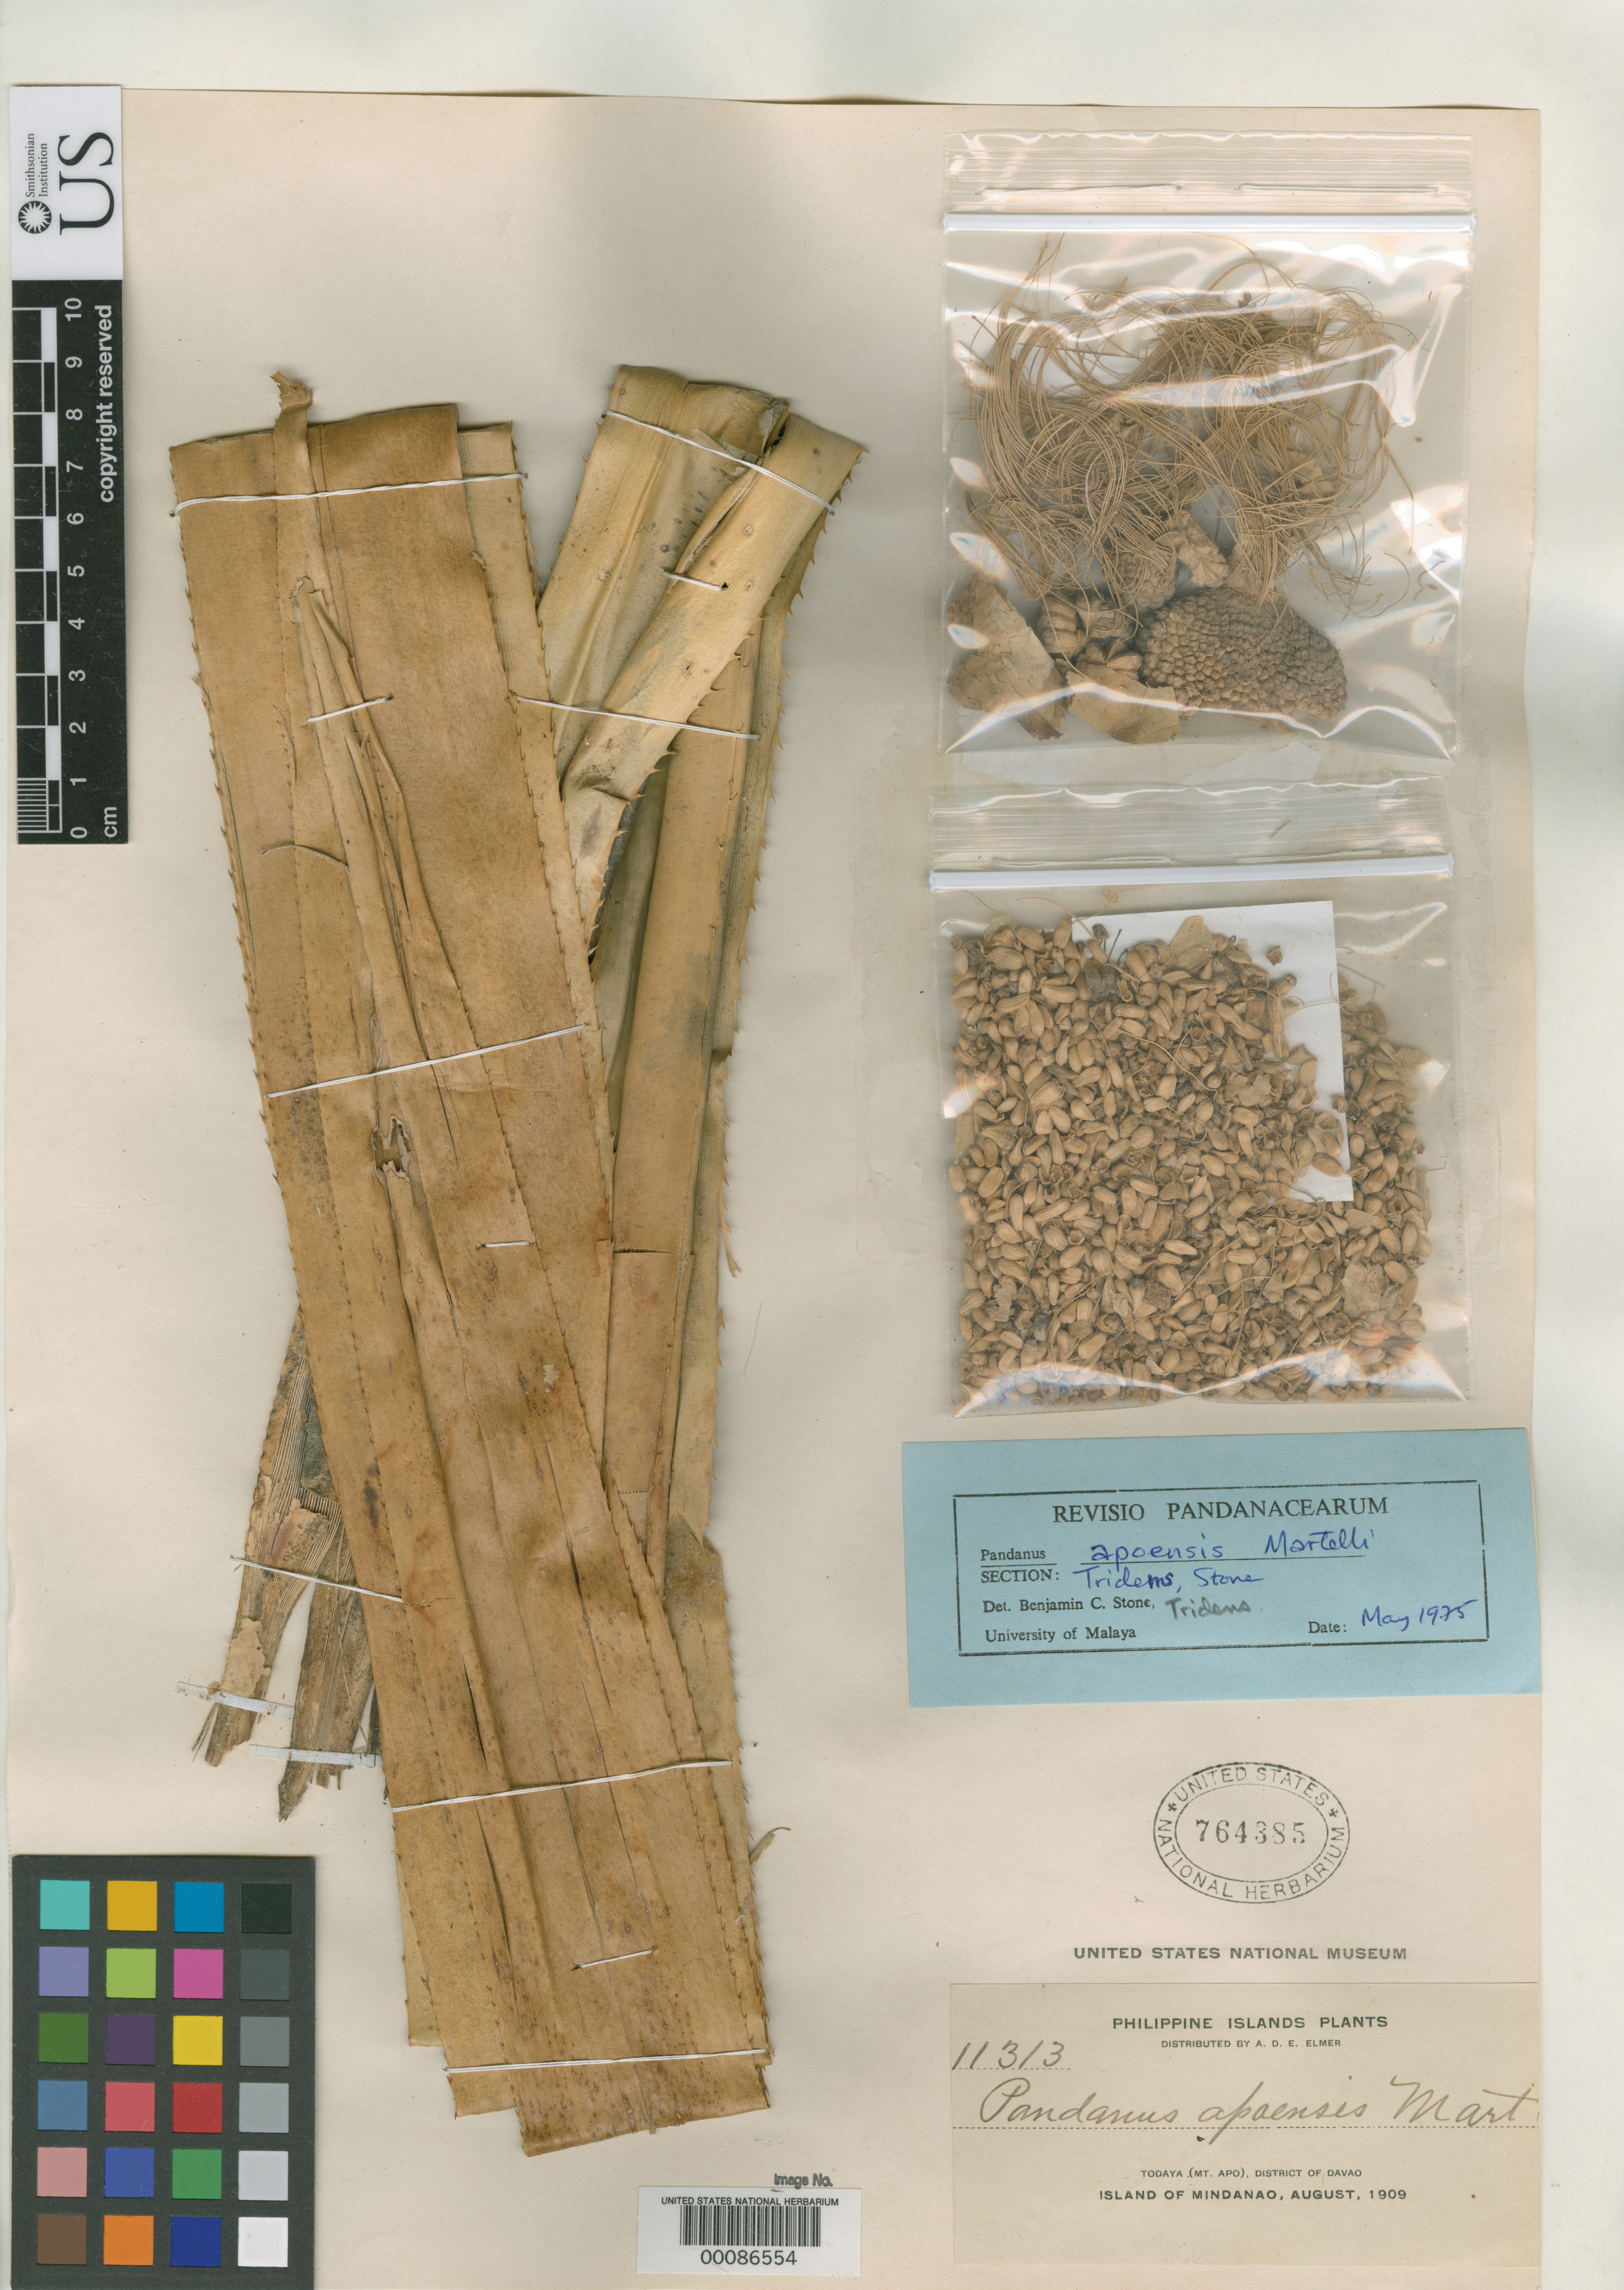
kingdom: Plantae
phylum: Tracheophyta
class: Liliopsida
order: Pandanales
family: Pandanaceae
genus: Pandanus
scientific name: Pandanus apoensis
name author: Martelli in Elmer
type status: Isotype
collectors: A. D. E. Elmer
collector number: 11313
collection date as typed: Aug 1909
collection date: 1909-08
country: Philippines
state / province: Davao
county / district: Davao del Sur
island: Mindanao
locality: Todaya (Mt. Apo), District of Davao, Island of Mindanao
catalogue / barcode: US 764385